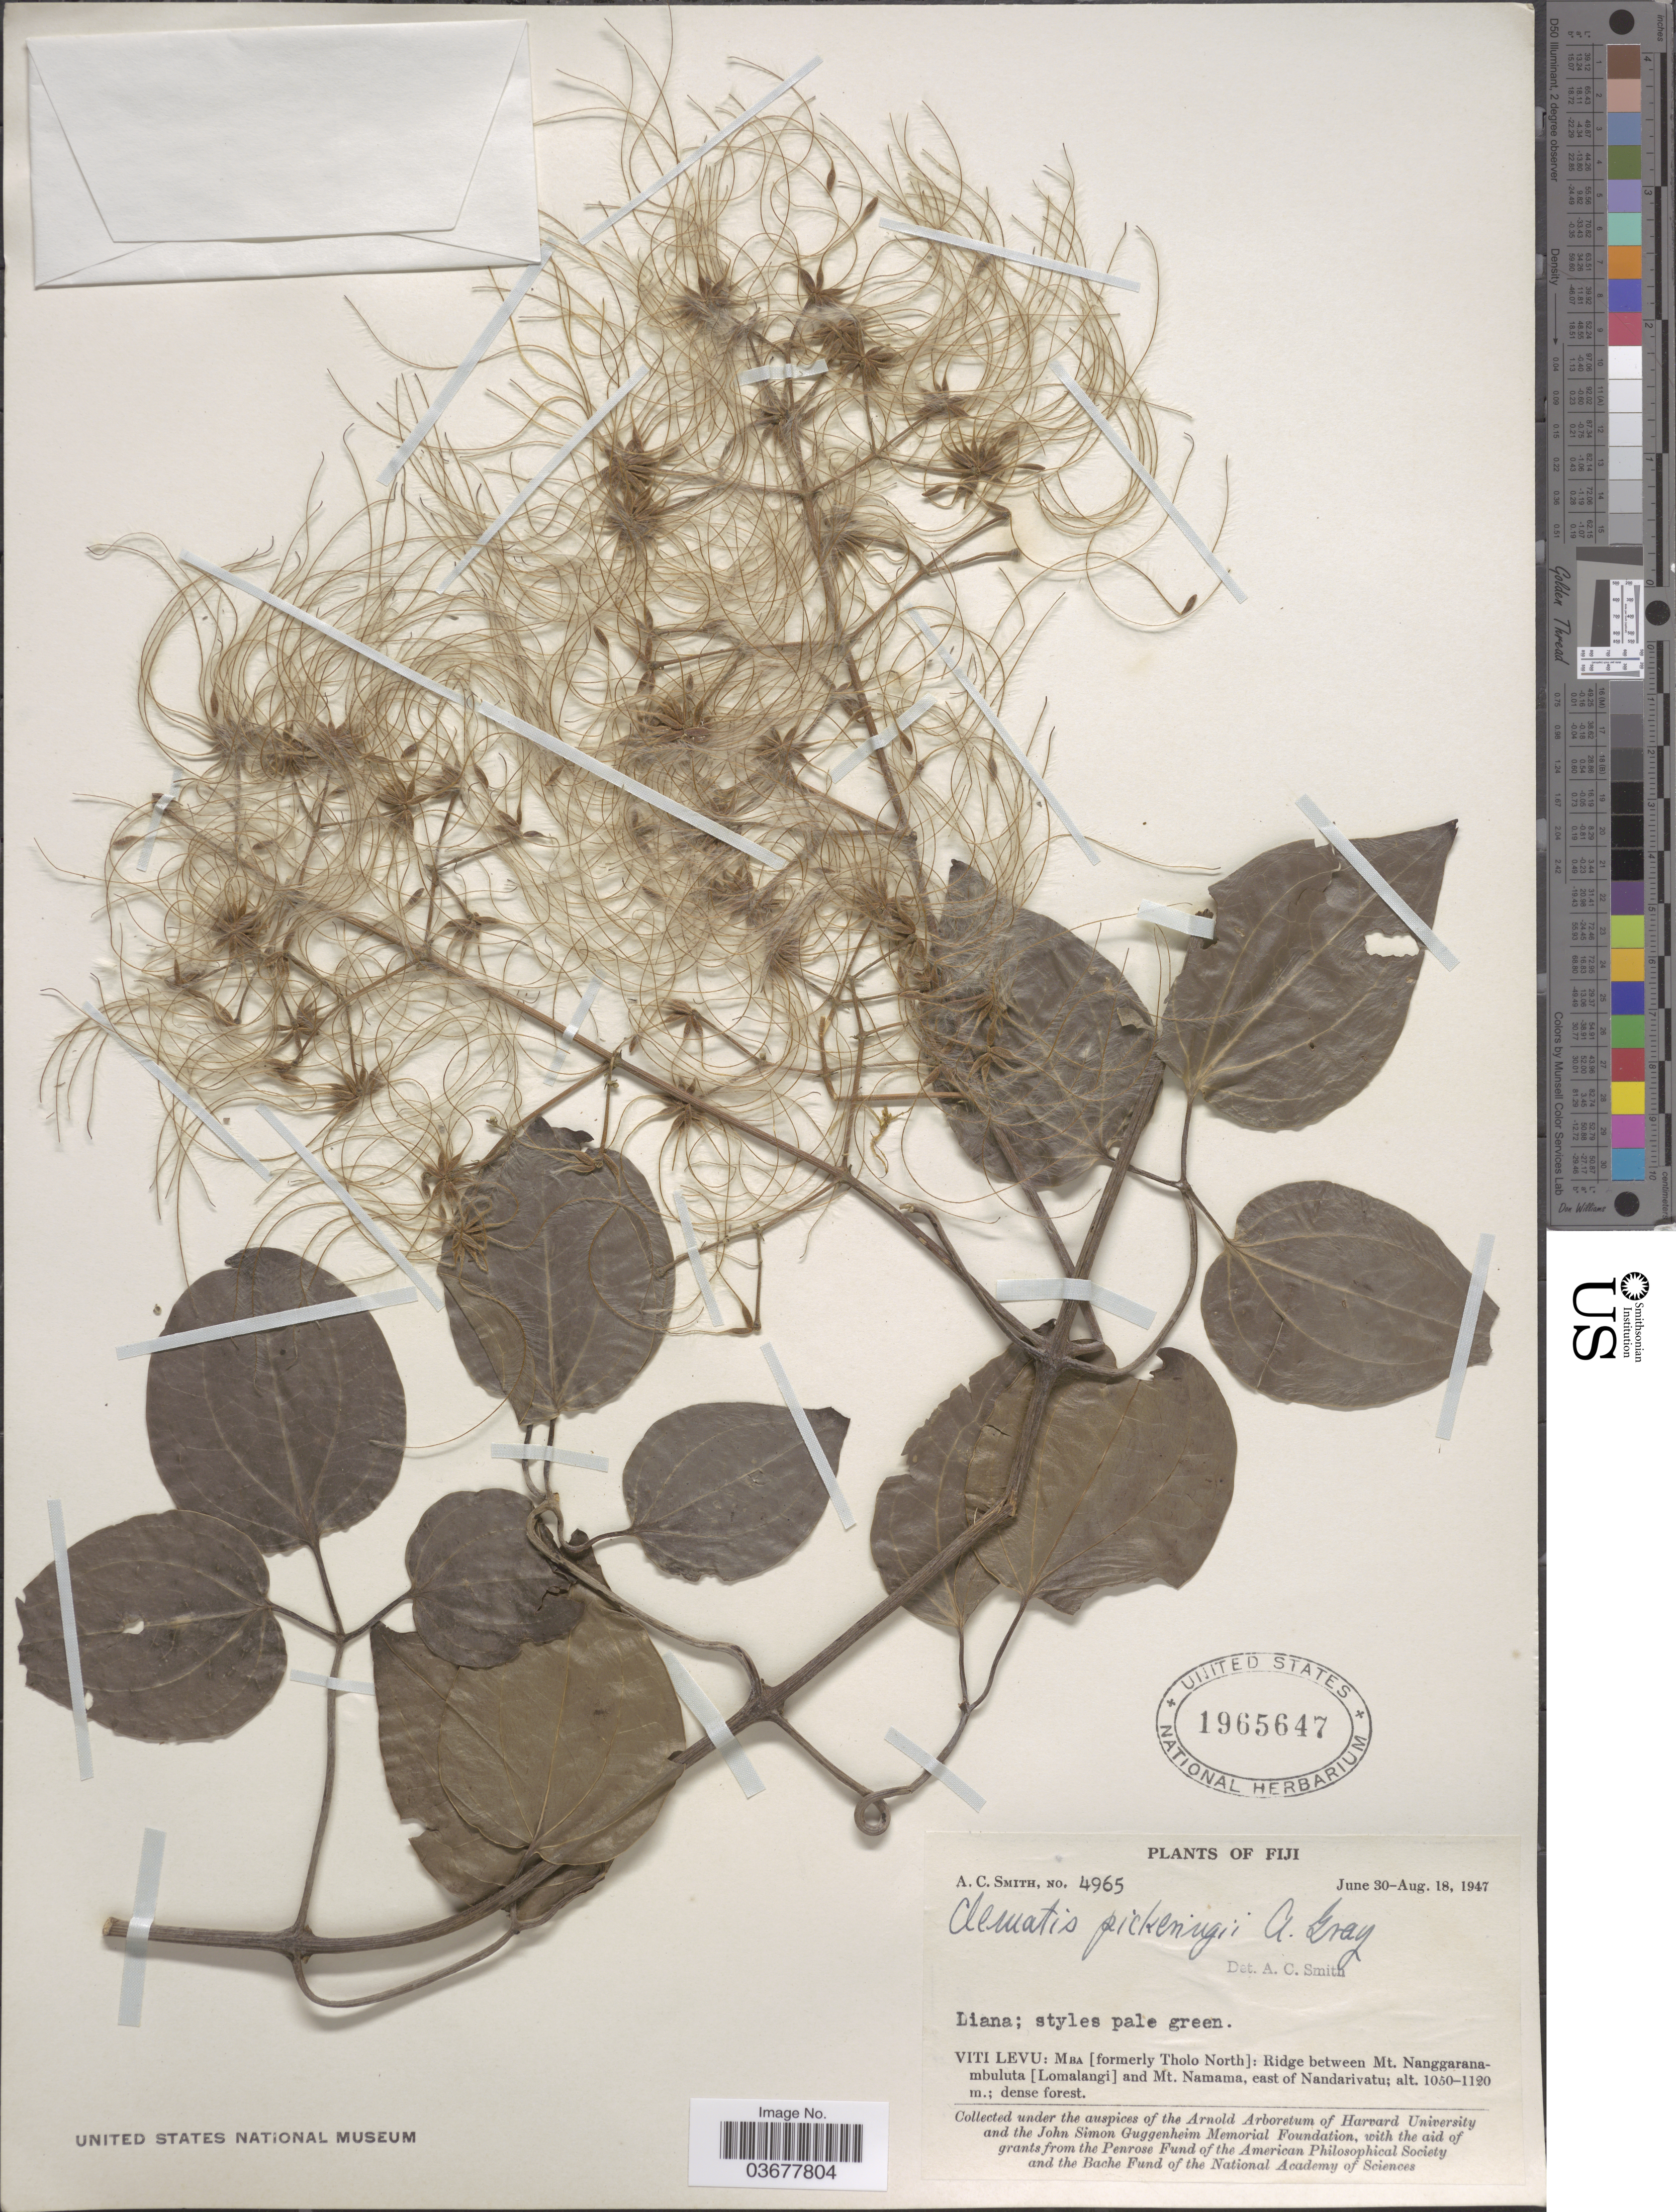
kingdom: Plantae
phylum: Tracheophyta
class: Magnoliopsida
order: Ranunculales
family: Ranunculaceae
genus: Clematis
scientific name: Clematis pickeringii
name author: A. Gray in Wilkes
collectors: A. C. Smith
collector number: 4965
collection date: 1947-06-30/1947-08-18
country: Fiji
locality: Viti Levu: Mba [formerly Tholo North]: Ridge between Mt. Nanggaranambuluta [Lomalangi] and Mt. Namama, east of Nandarivatu.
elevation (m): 1050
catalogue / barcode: US 1965647